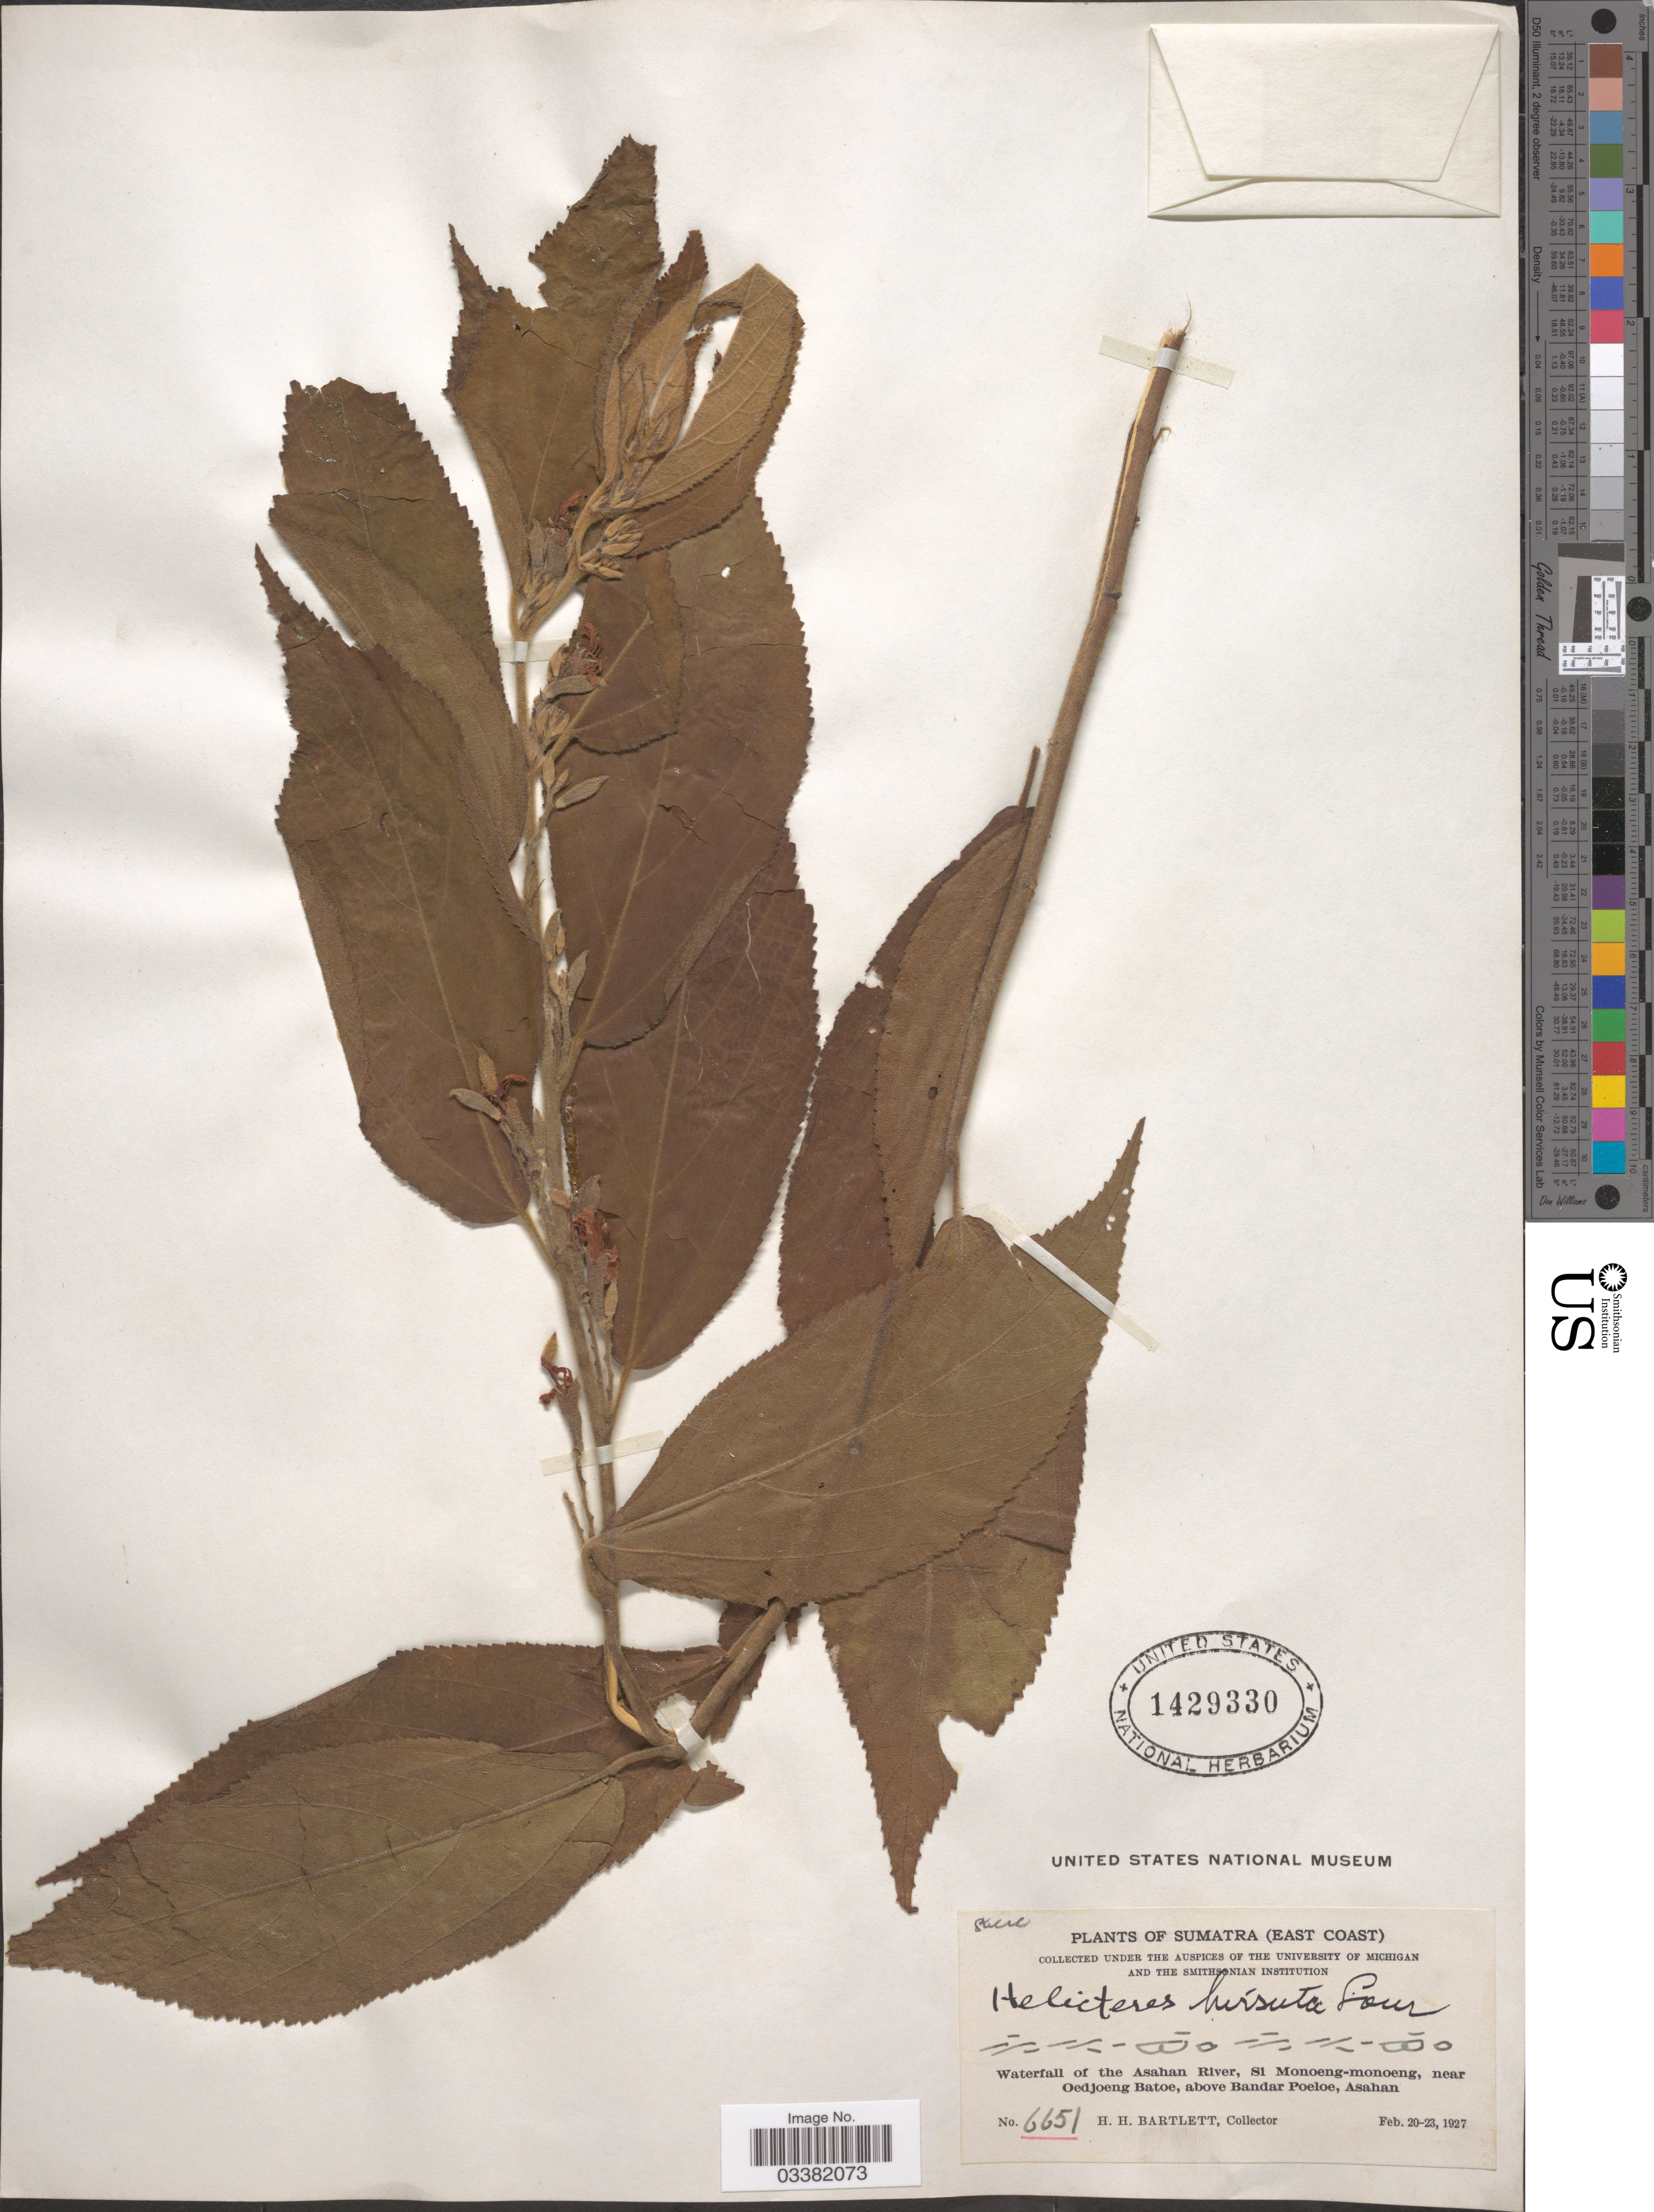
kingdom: Plantae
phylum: Tracheophyta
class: Magnoliopsida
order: Malvales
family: Malvaceae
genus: Helicteres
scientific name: Helicteres hirsuta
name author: Lour.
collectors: H. H. Bartlett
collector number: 6651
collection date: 1927-02-20/1927-02-23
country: Indonesia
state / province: Sumatra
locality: (East Coast). Waterfall of the Asahan River, Si Monoeng-monoeng, near Oedjoeng Batoe, above Bandar Poeloe, Asahan.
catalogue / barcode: US 1429330